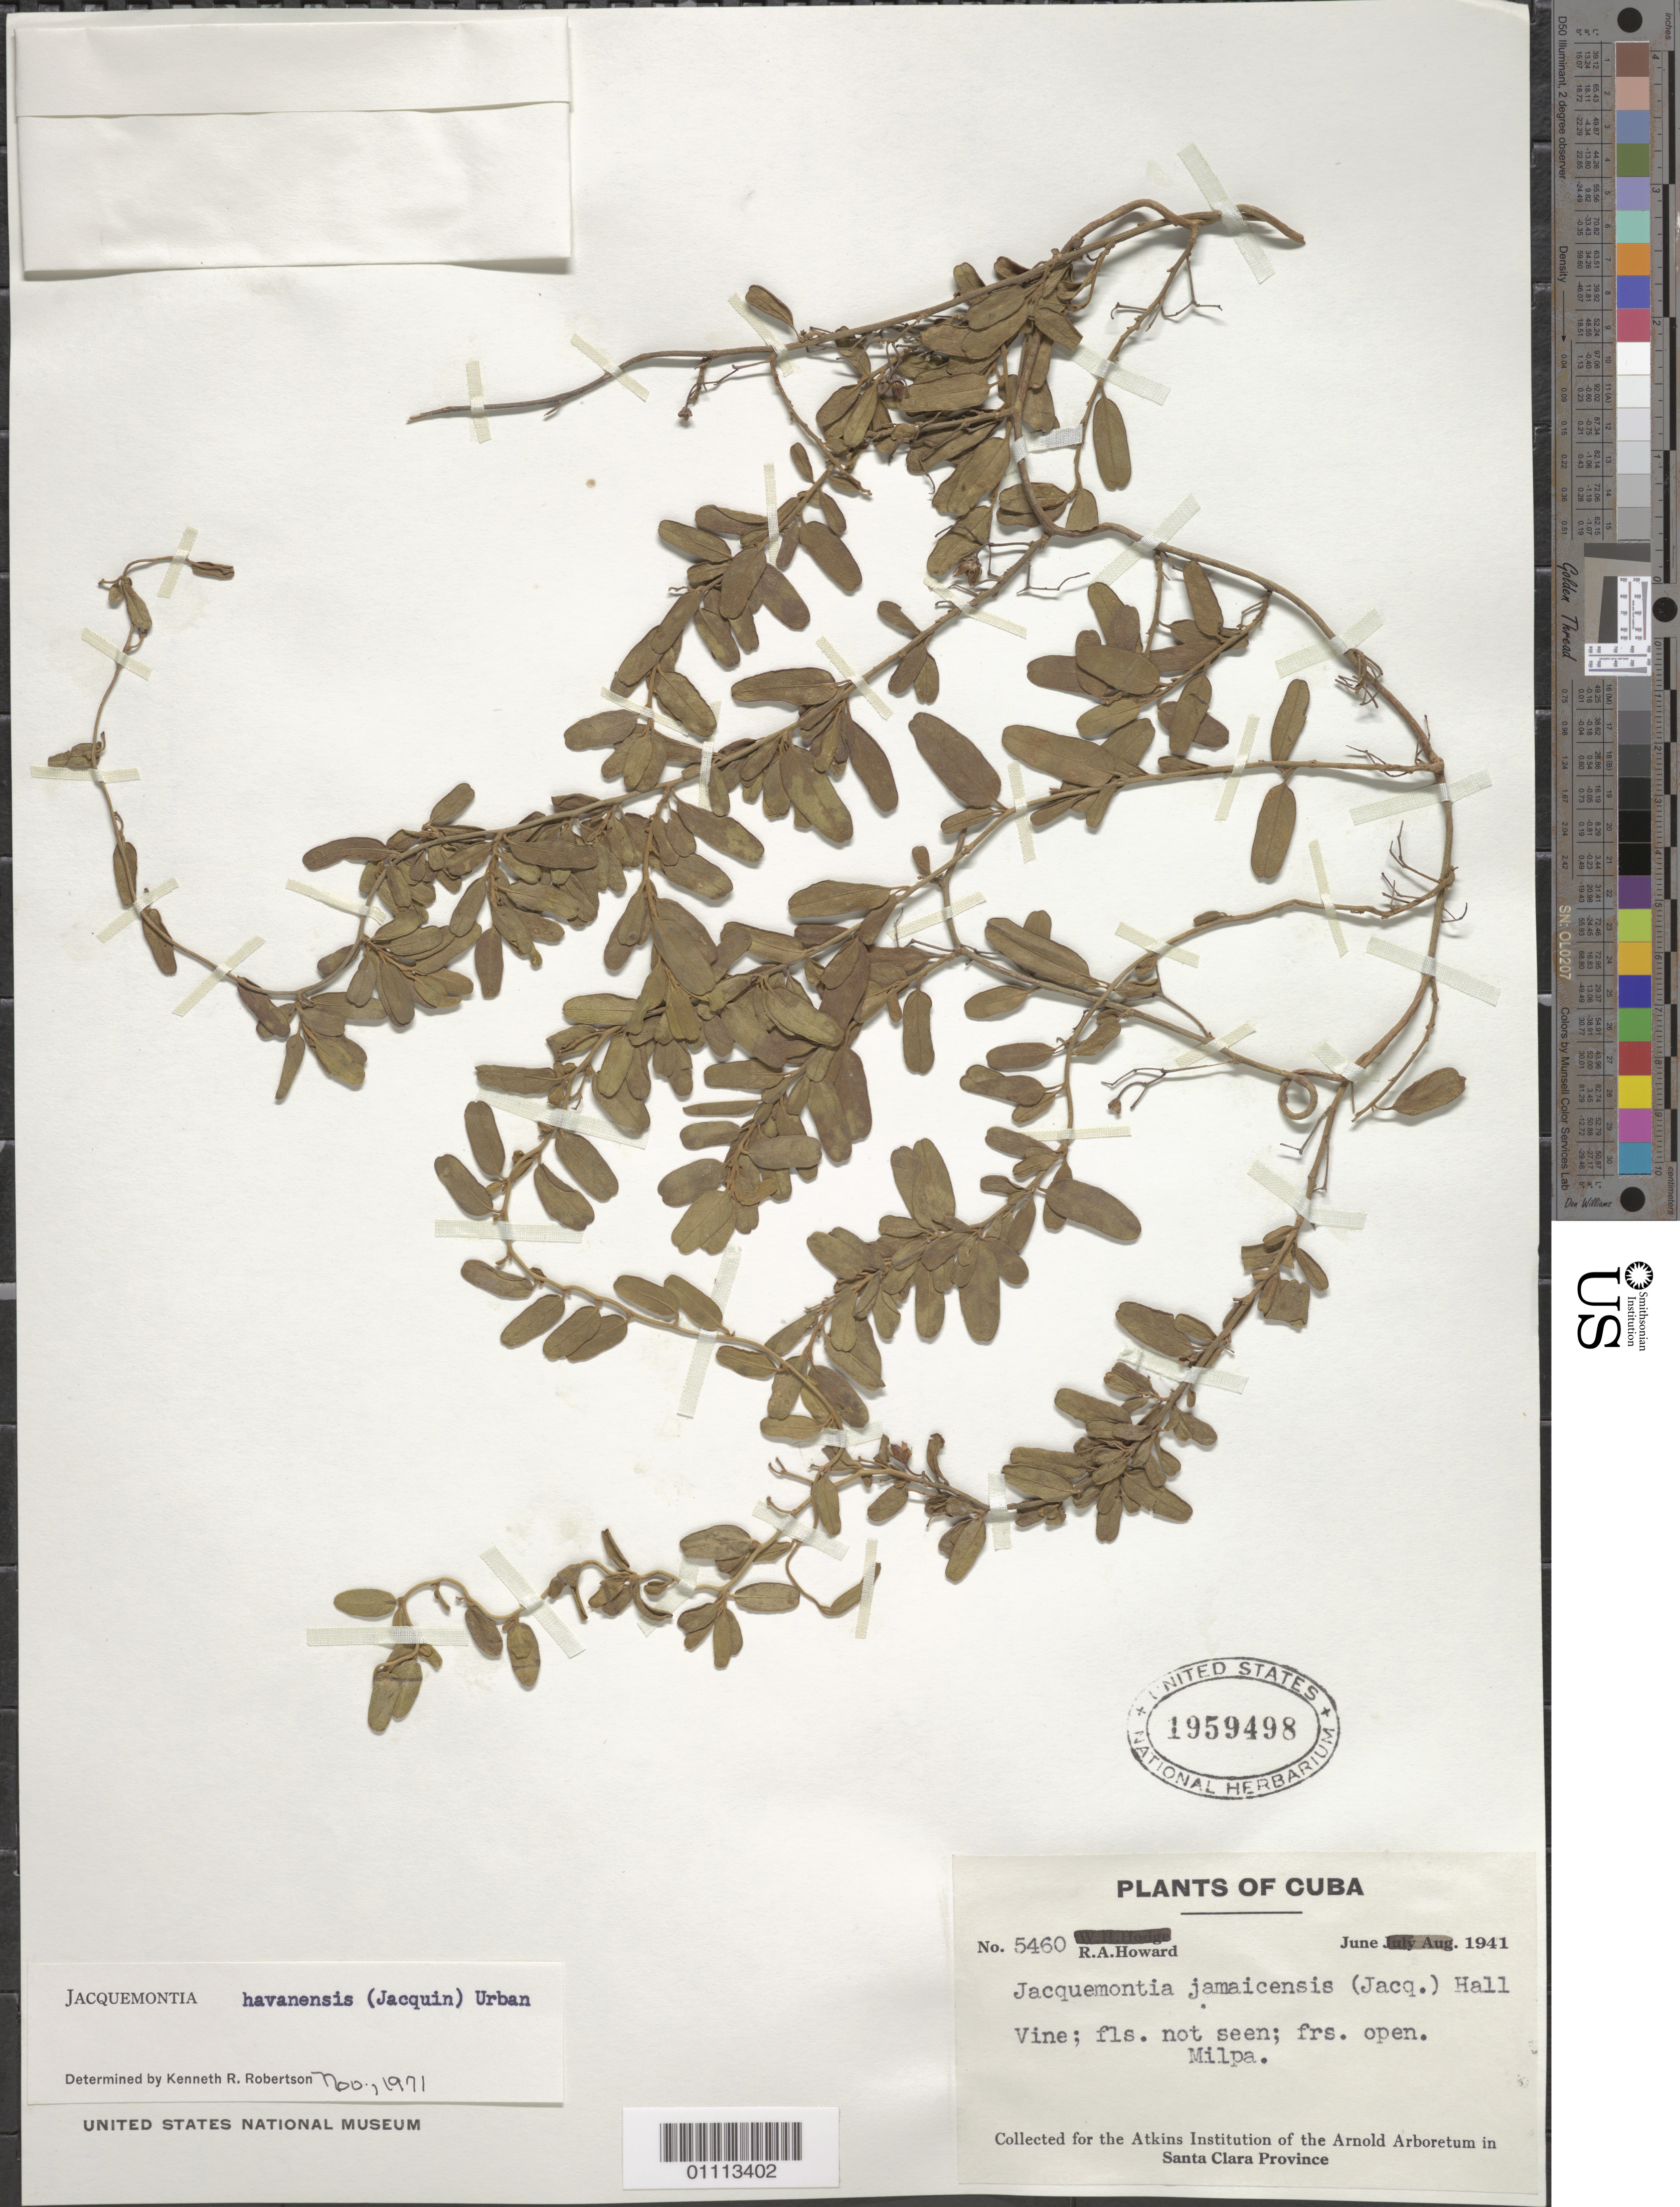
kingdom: Plantae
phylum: Tracheophyta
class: Magnoliopsida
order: Solanales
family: Convolvulaceae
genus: Jacquemontia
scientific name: Jacquemontia havanensis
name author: (Jacq.) Urb.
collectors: R. A. Howard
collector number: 5460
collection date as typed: Jun 1941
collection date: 1941-06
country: Cuba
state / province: Cienfuegos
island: Cuba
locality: Milpa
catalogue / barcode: US 1959498